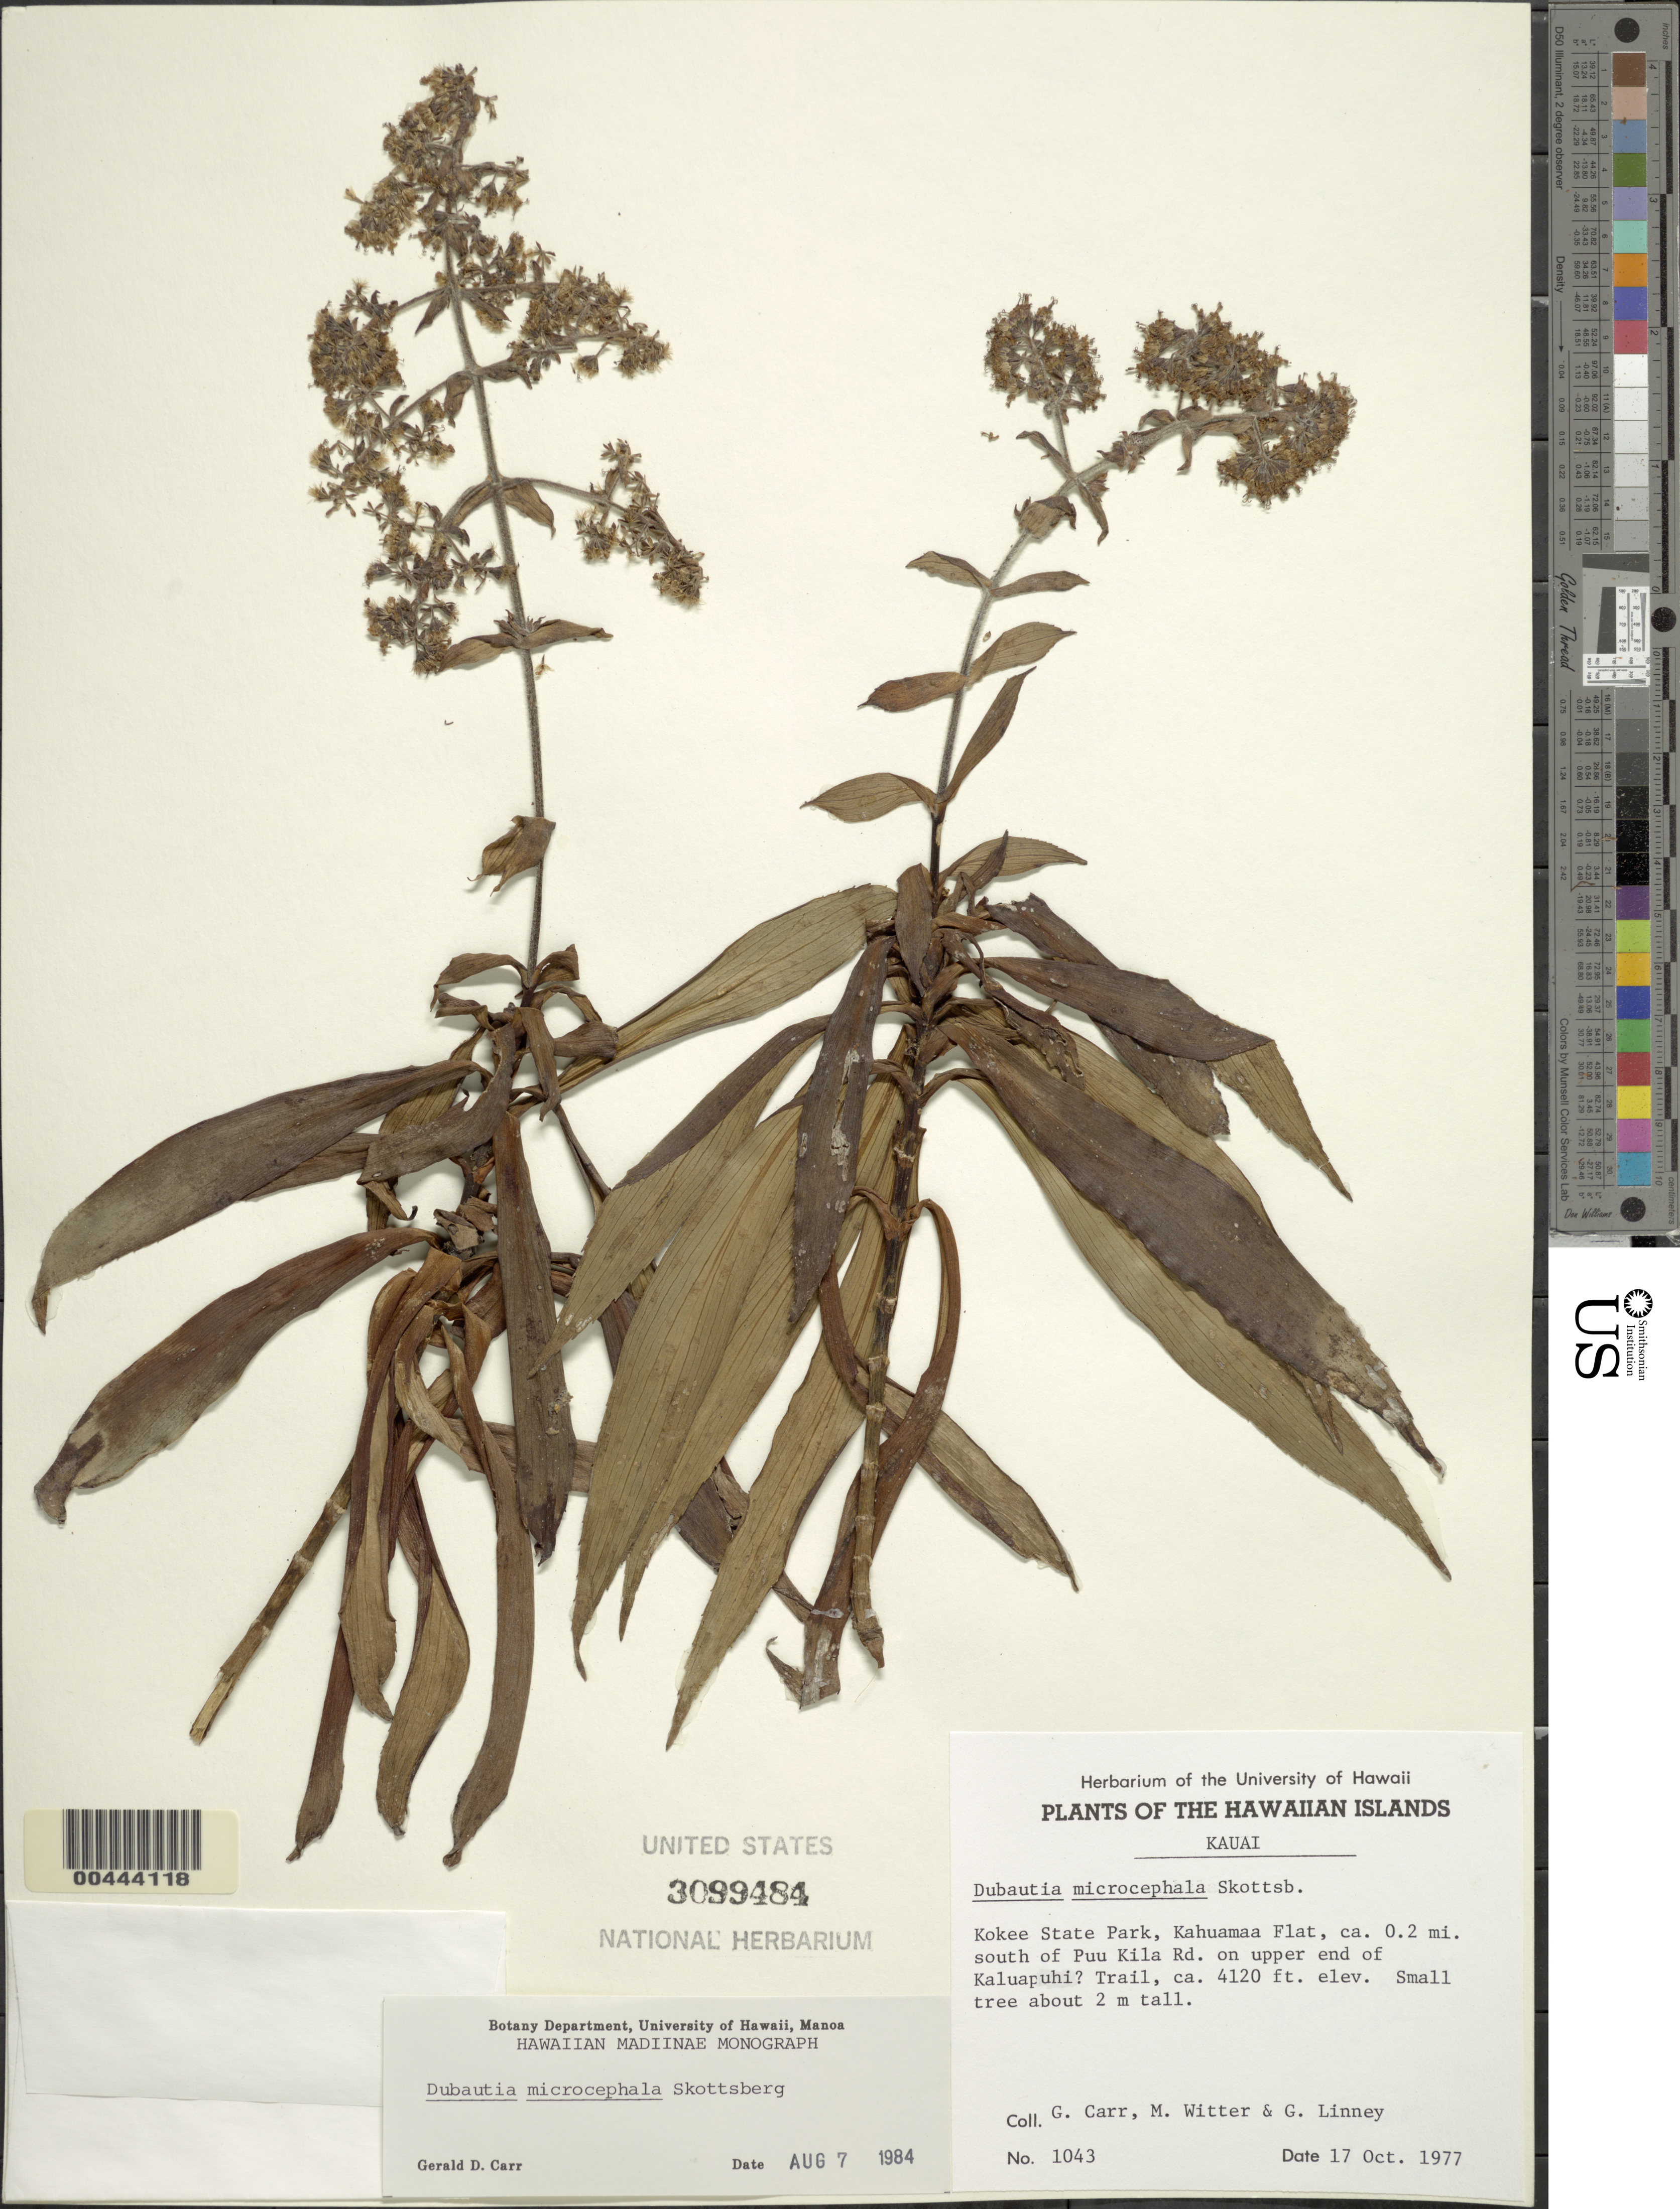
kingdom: Plantae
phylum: Tracheophyta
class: Magnoliopsida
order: Asterales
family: Asteraceae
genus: Dubautia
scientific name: Dubautia microcephala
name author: Skottsb.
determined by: Carr, G. D.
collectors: G. D. Carr, M. Witter & G. Linney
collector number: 1043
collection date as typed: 17 Oct 1977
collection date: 1977-10-17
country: United States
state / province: Hawaii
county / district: Kauai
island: Kaua'i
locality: Kokee State Park, Kahuamaa Flat, ca 0.2 mi S of Puu Kila Road on upper end of Kaluapuhi? Trail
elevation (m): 1256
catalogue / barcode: US 3099484